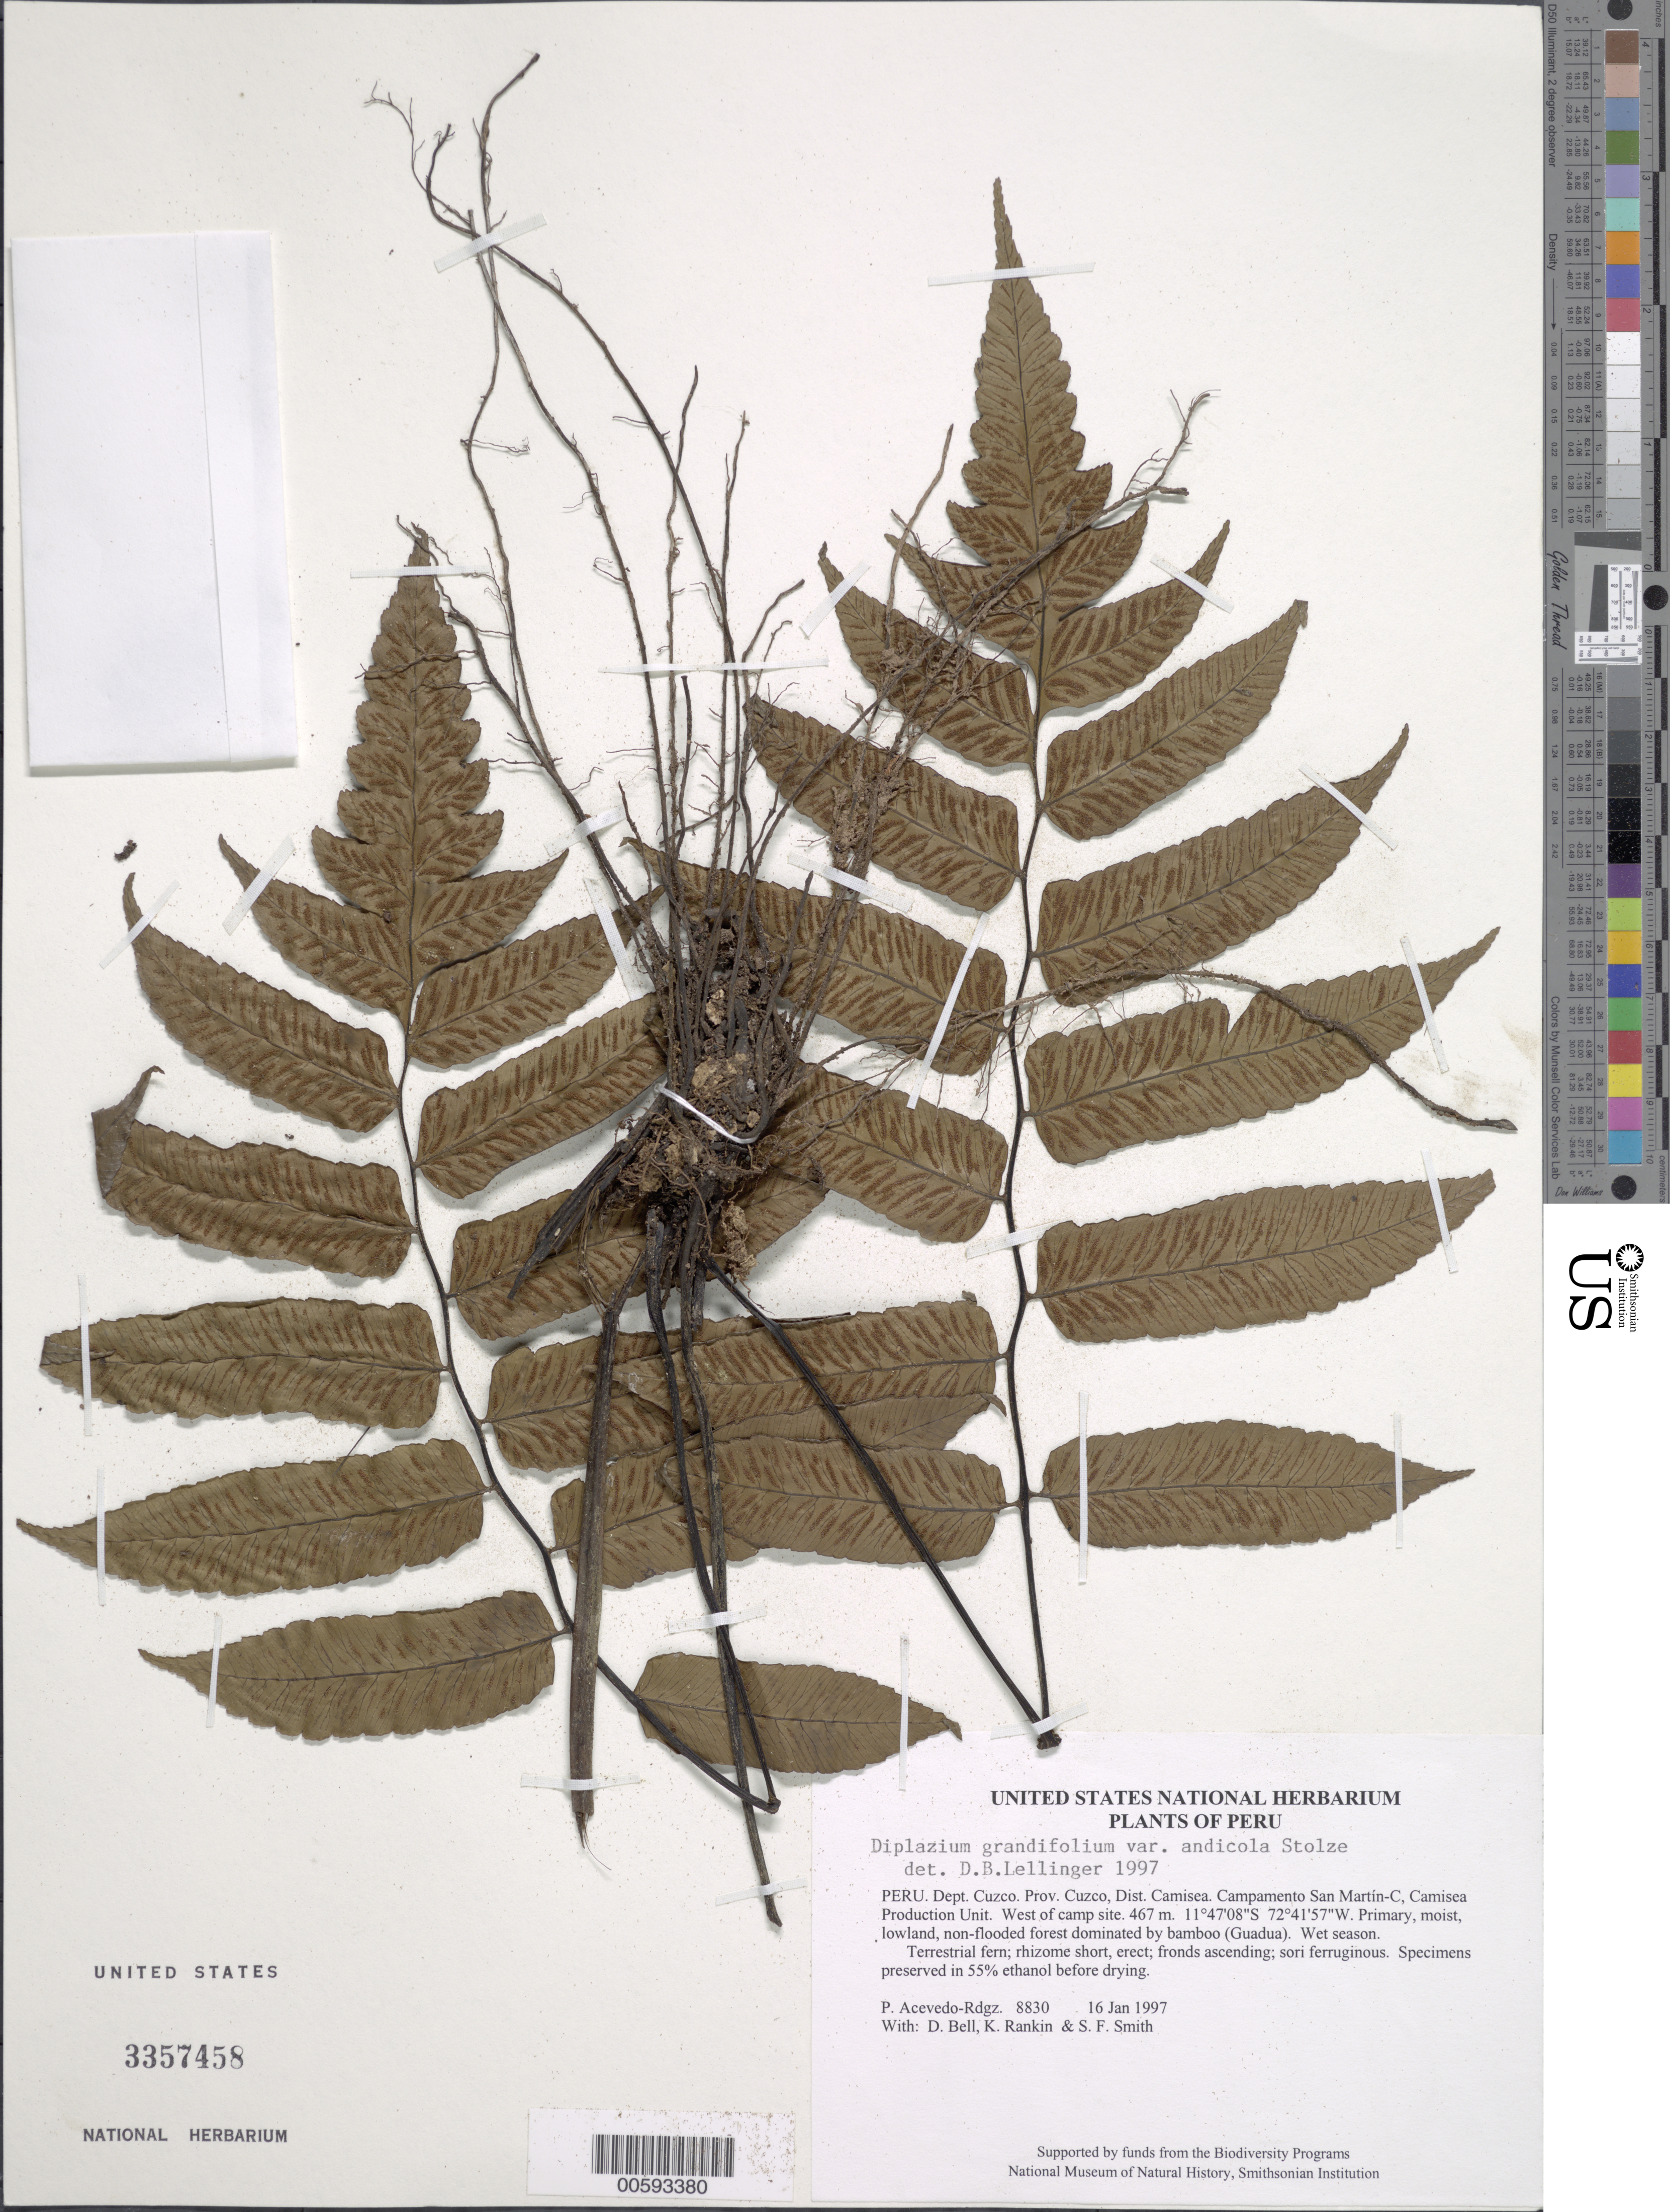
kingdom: Plantae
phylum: Tracheophyta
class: Polypodiopsida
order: Polypodiales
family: Athyriaceae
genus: Diplazium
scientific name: Diplazium grandifolium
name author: Sw.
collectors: P. Acevedo-Rodr., D. A. Bell, K. B. Rankin & S.F. Smith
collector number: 8830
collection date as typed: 16 Jan 1997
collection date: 1997-01-16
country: Peru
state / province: Cusco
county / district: Cusco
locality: Districto Camisea, Campamento San Martín-C, Camisea Production Unit. West of camp site.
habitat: Primary, moist, lowland, non-flooded forest dominated by bamboo (Guadua). Wet season.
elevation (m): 467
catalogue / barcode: US 3357458